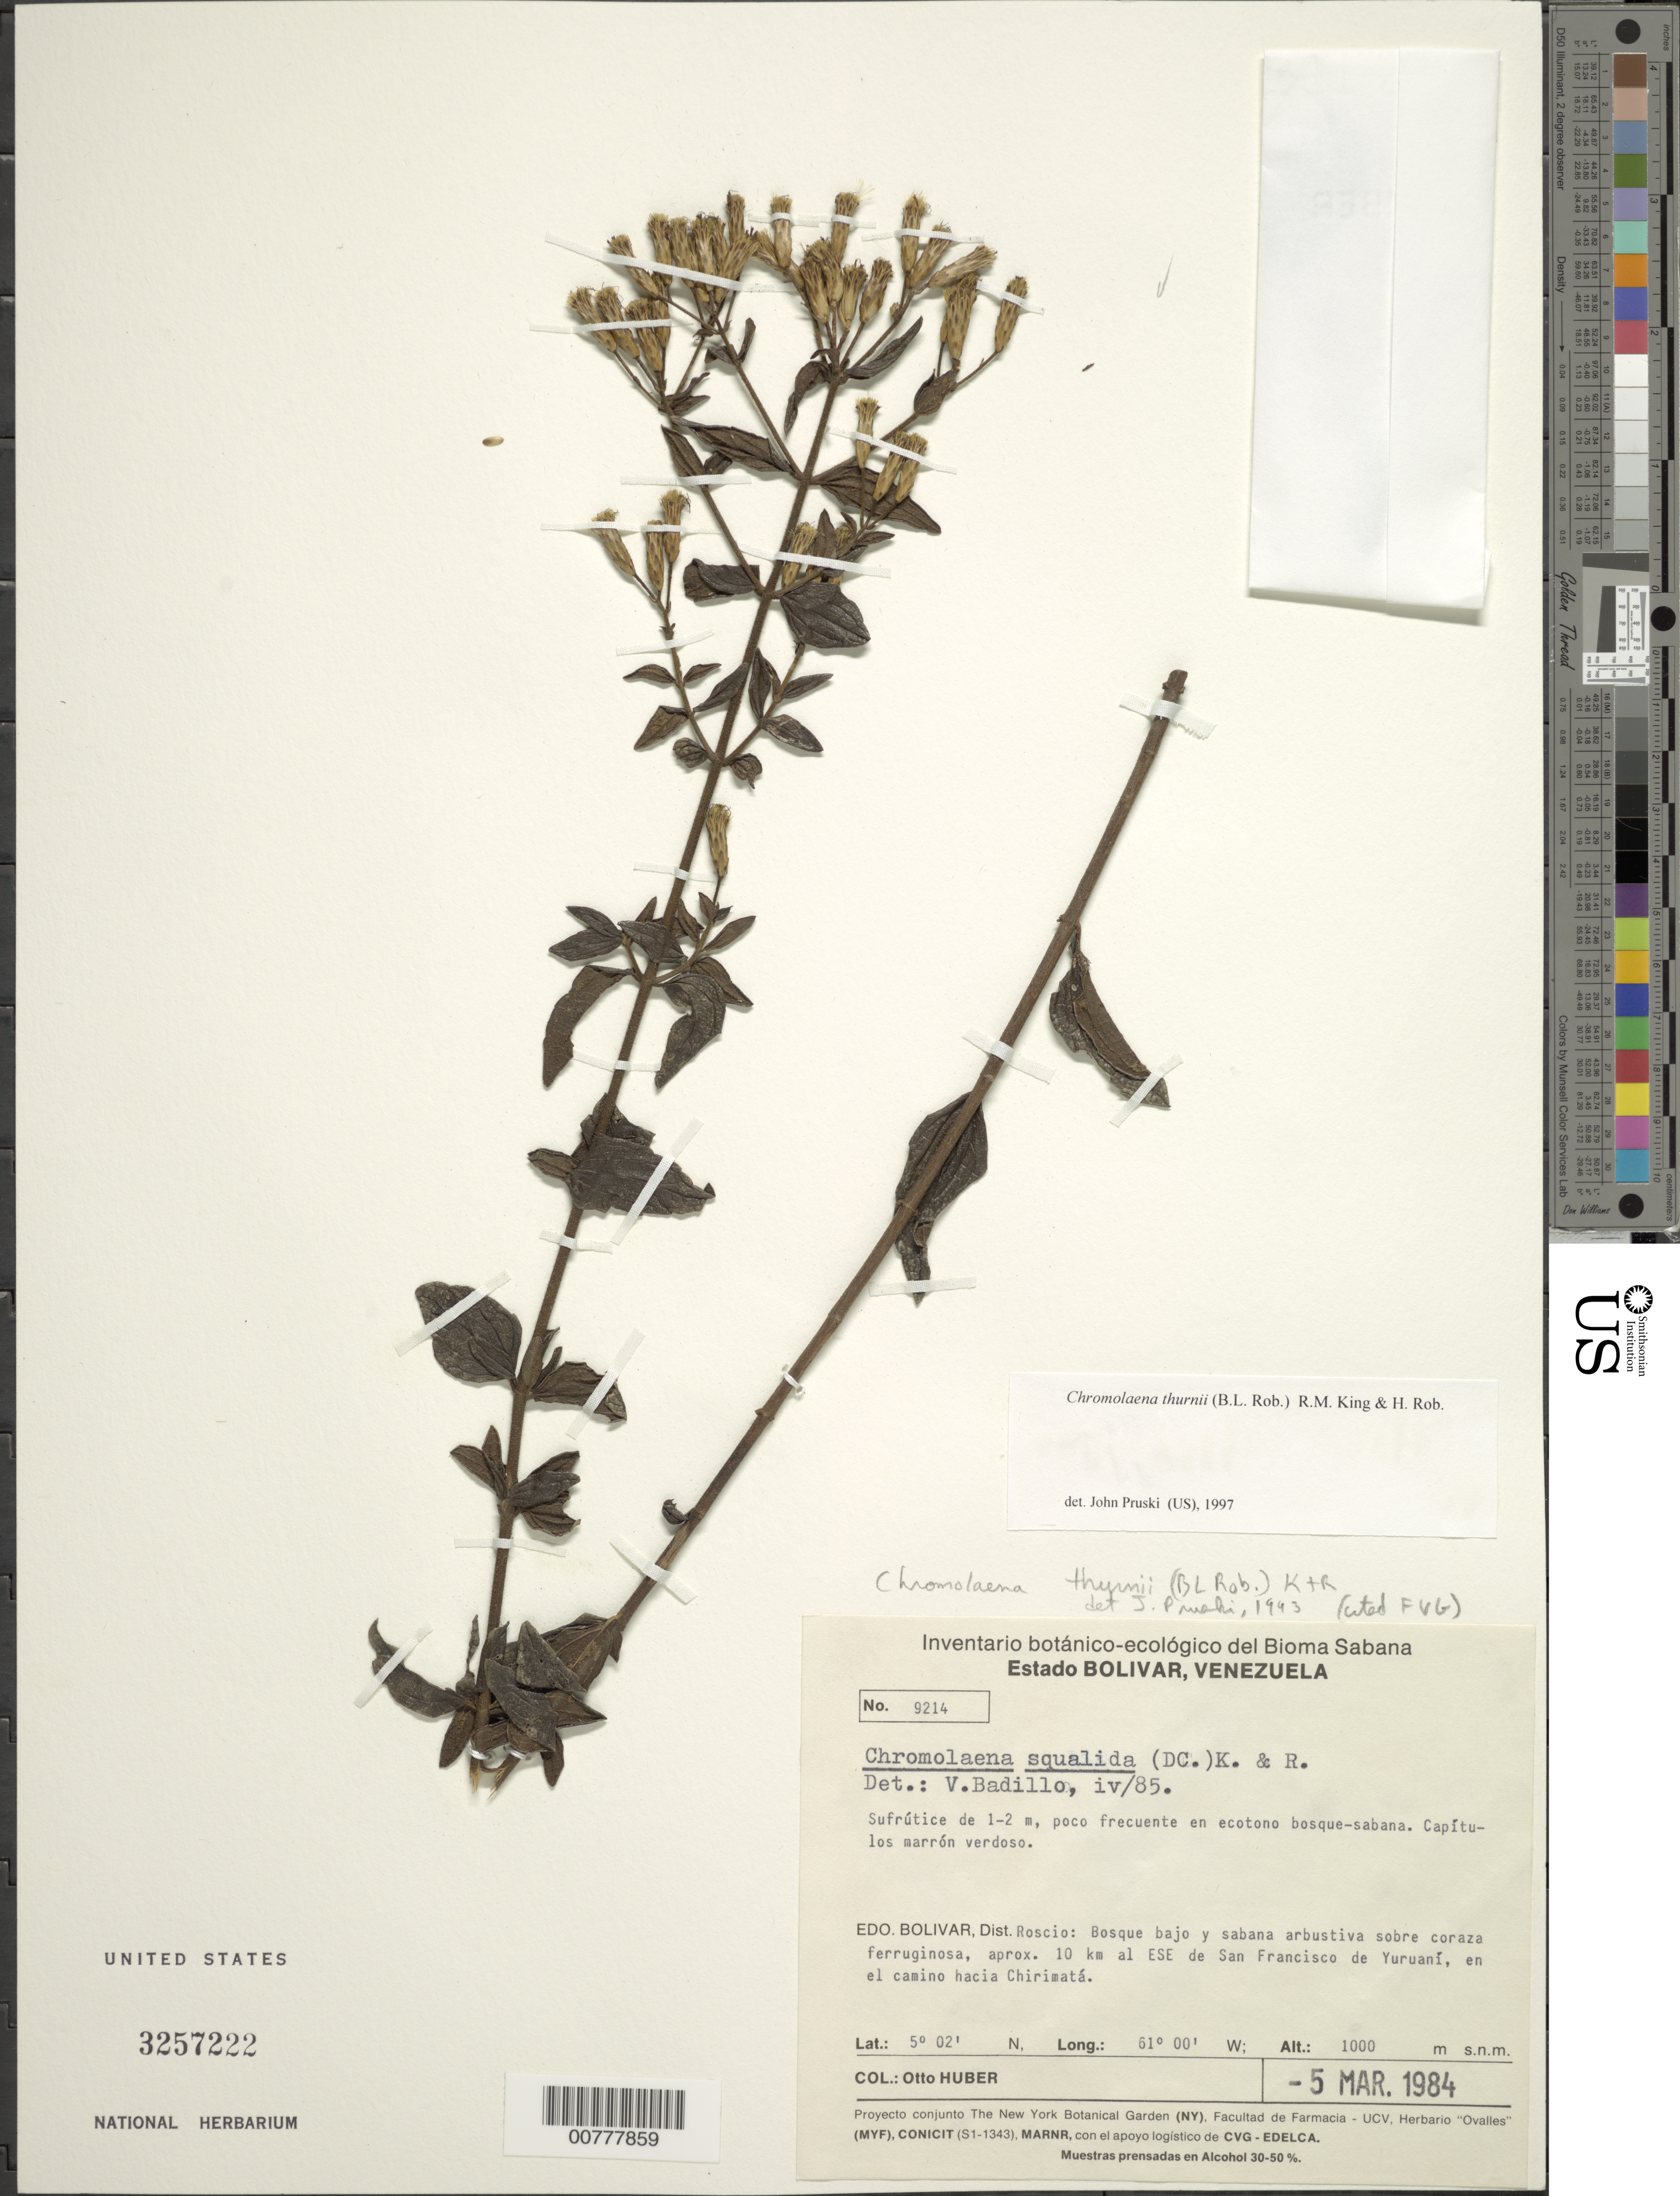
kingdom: Plantae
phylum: Tracheophyta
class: Magnoliopsida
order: Asterales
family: Asteraceae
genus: Chromolaena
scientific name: Chromolaena thurnii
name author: (B.L. Rob.) R.M. King & H. Rob.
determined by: Pruski, J. F.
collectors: O. Huber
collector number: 9214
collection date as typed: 5-Mar-84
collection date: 1984-03-05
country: Venezuela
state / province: Bolívar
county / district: Roscio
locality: San Francisco de Yuruaní, aprox. 10 km ESE; en el camino hacia Chirimatá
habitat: Ecotono bosque-sabana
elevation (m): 1000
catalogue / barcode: US 3257222